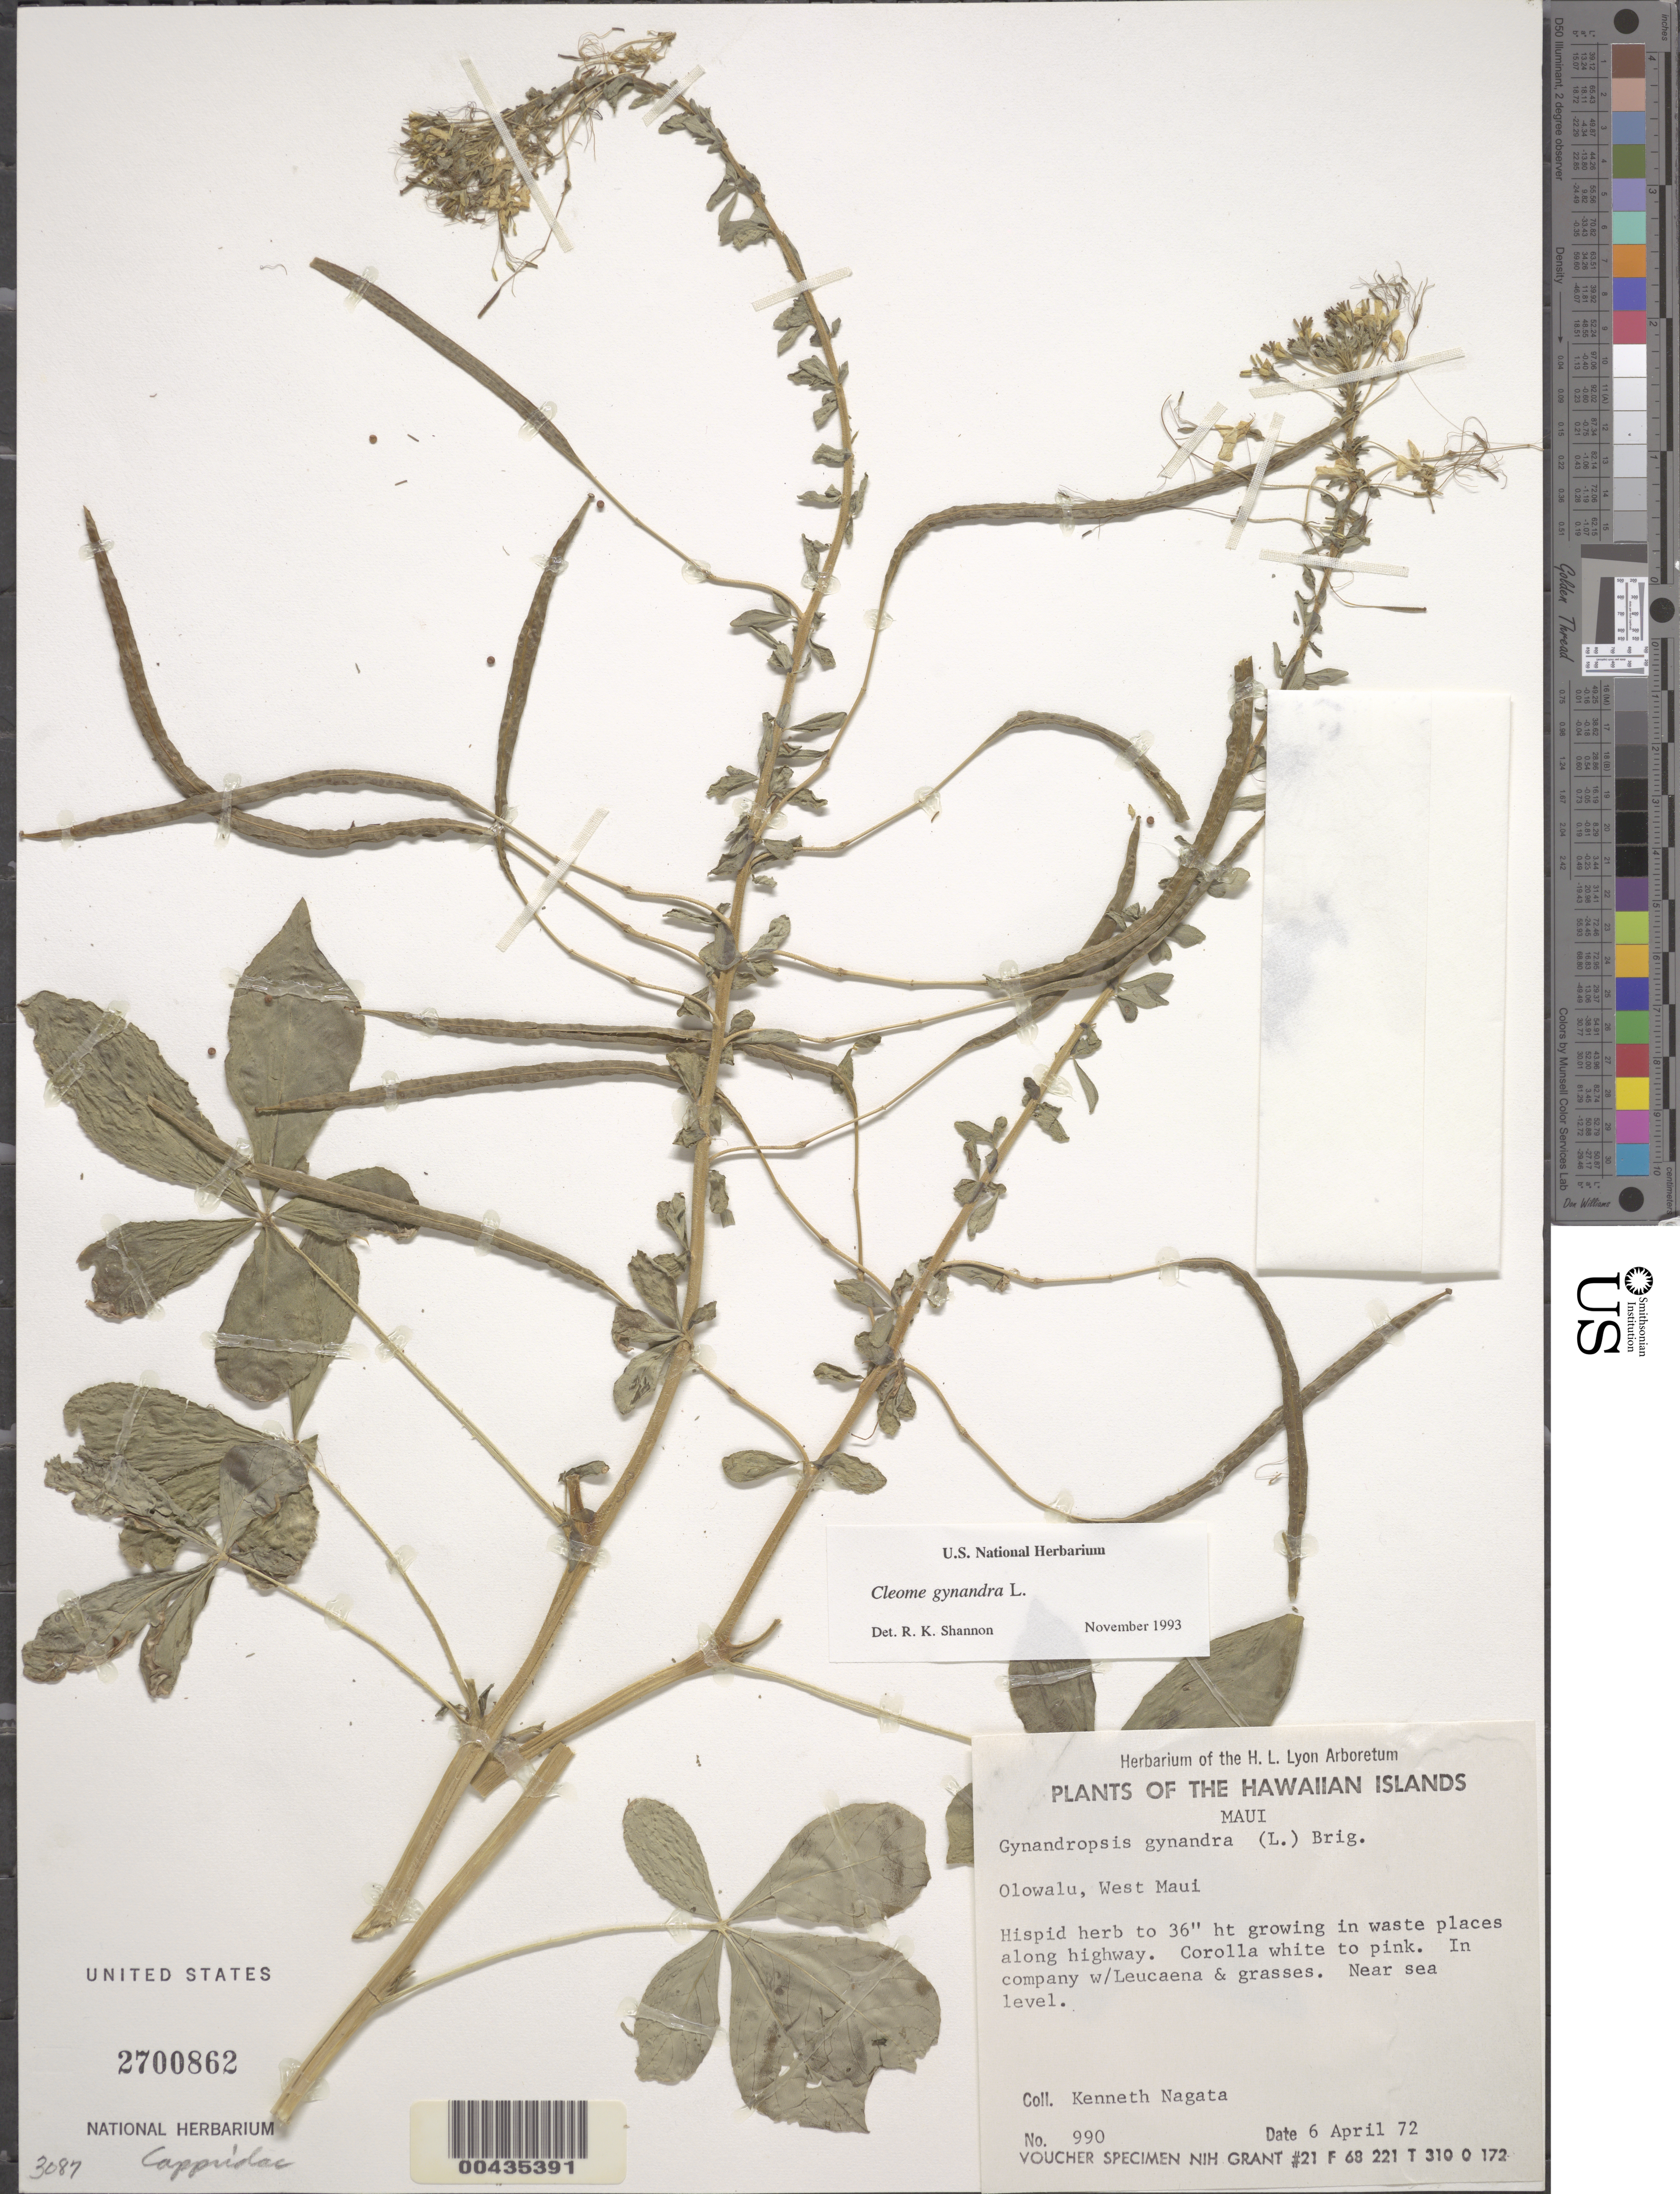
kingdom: Plantae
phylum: Tracheophyta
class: Magnoliopsida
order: Brassicales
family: Cleomaceae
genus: Gynandropsis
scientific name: Gynandropsis gynandra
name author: (L.) Briq.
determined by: Wagner, W. L., (BOT), Smithsonian Institution - National Museum of Natural History (UNITED STATES)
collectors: K. Nagata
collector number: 990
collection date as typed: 6 Apr 1972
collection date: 1972-04-06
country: United States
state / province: Hawaii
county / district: Maui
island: Maui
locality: West Maui, Olowalu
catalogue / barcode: US 2700862